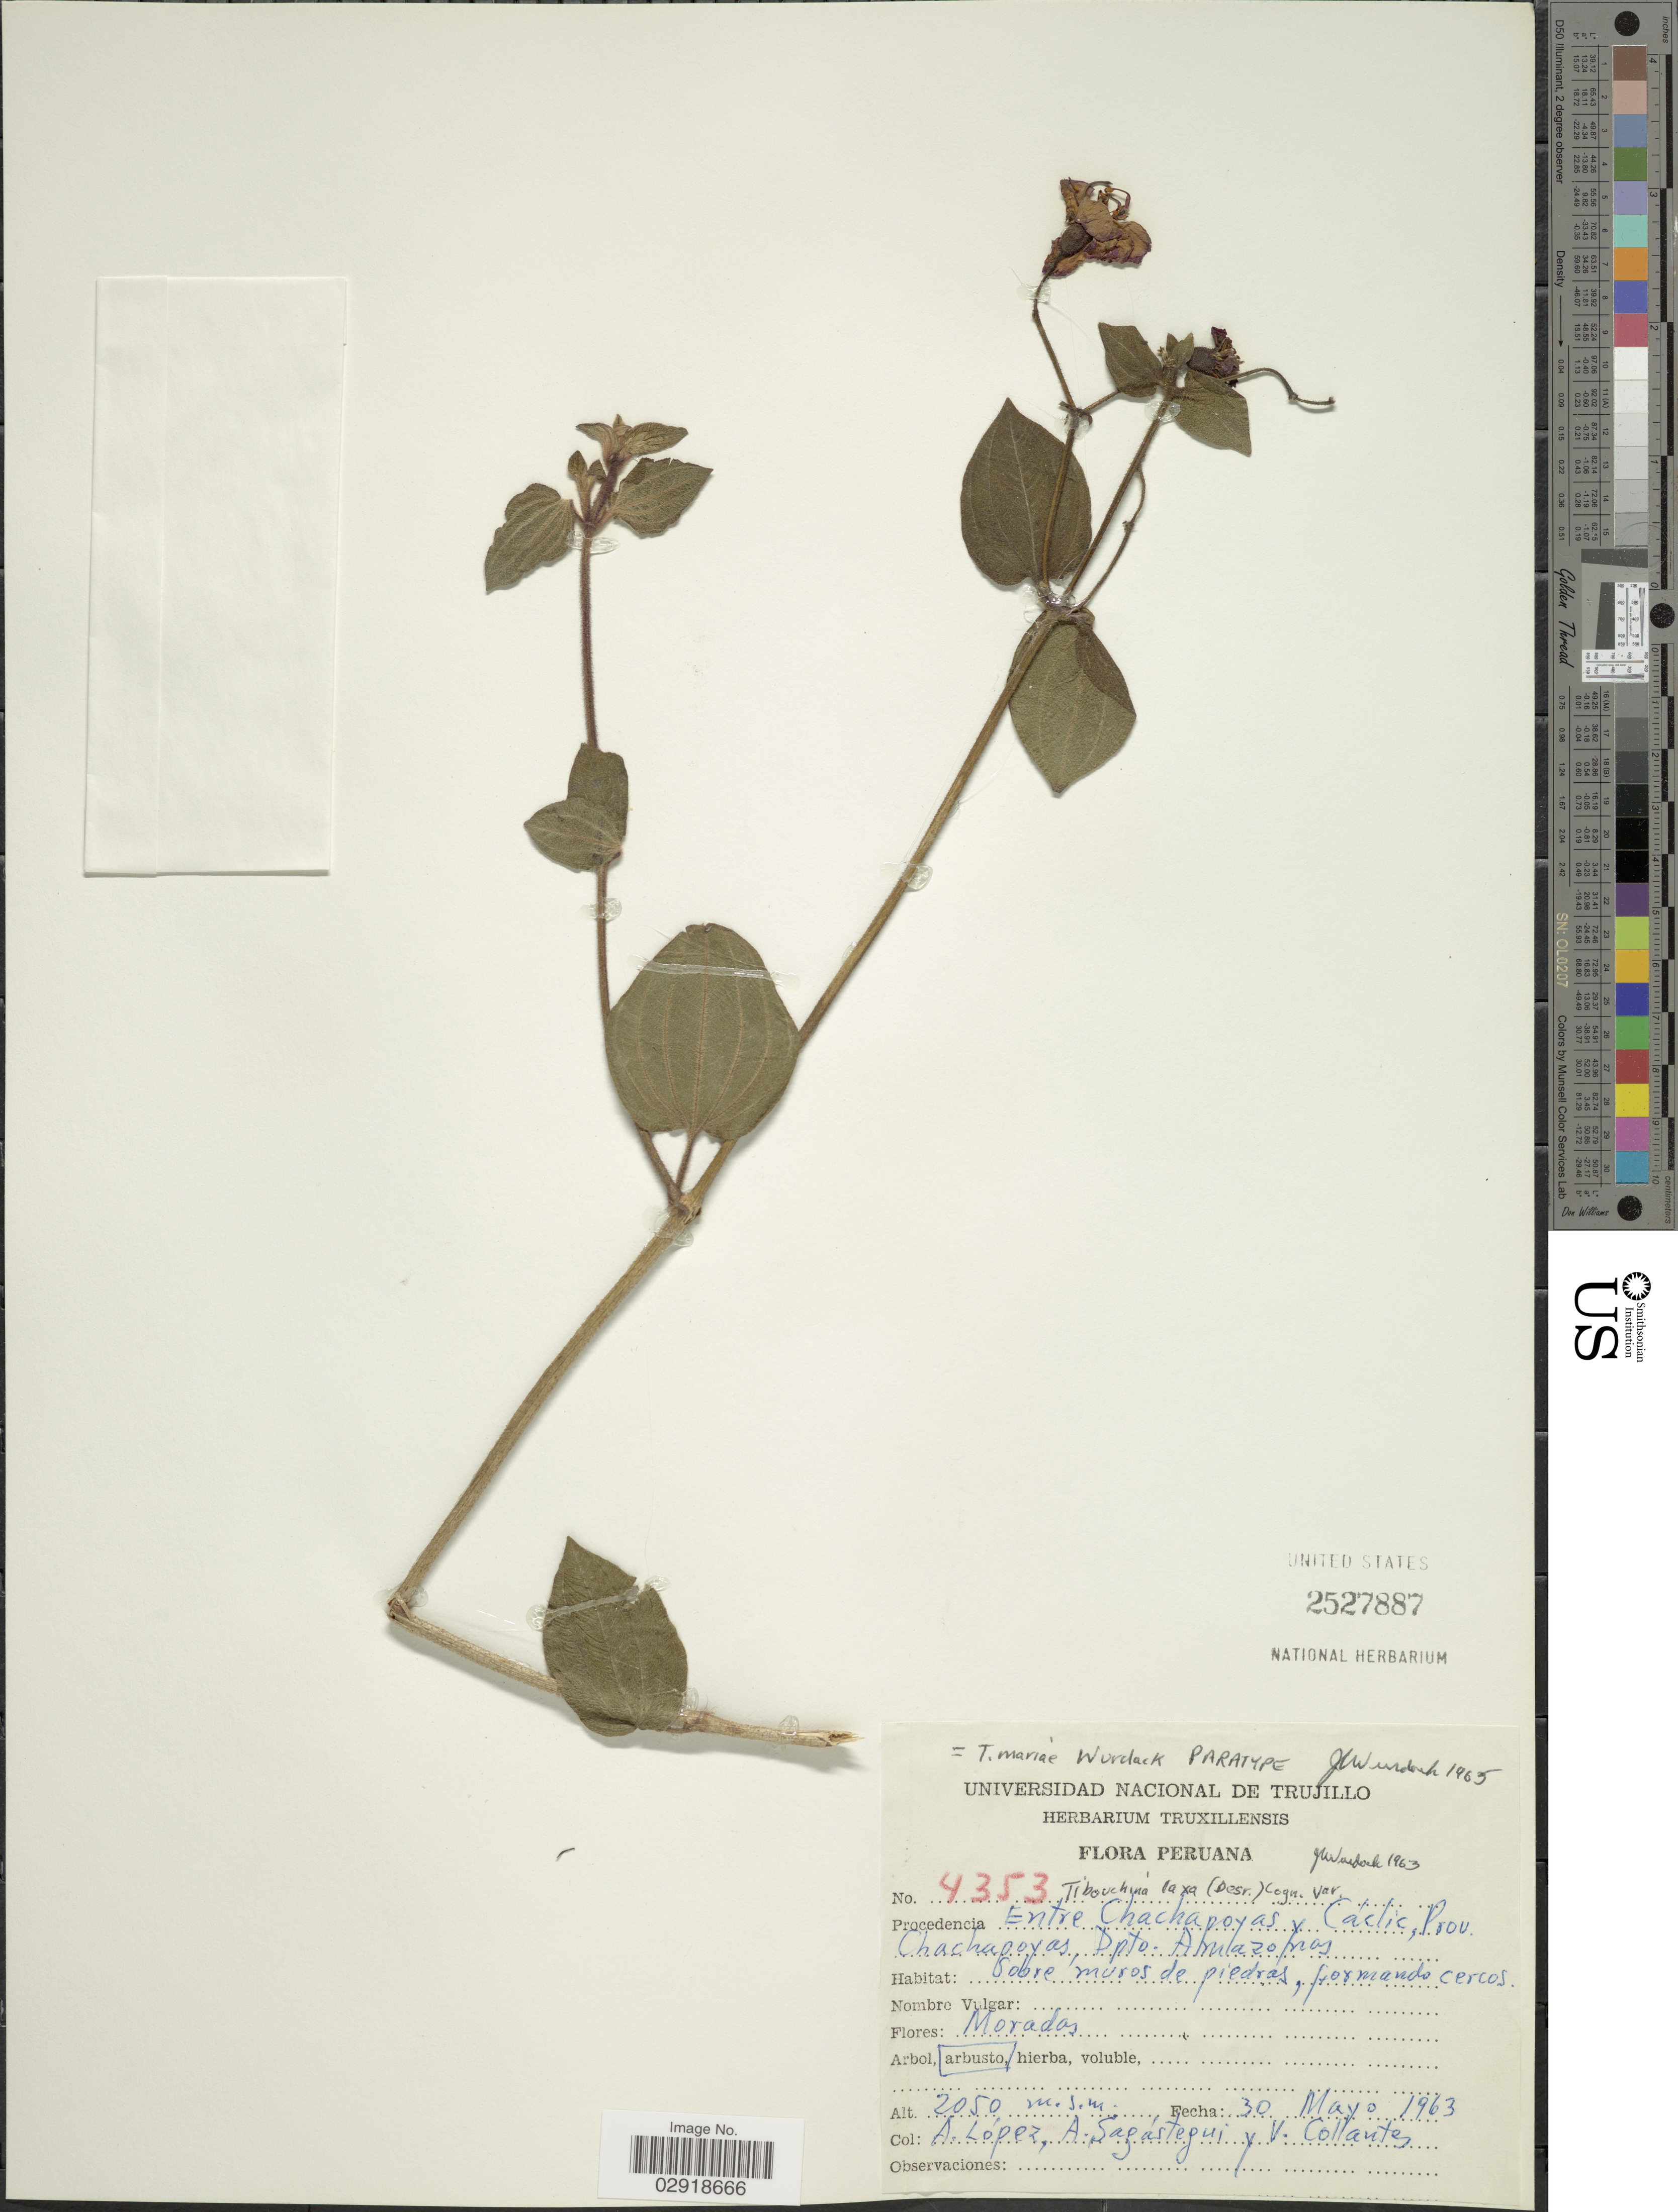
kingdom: Plantae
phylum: Tracheophyta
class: Magnoliopsida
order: Myrtales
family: Melastomataceae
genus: Chaetogastra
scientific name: Chaetogastra mariae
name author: (Wurdack) P.J.F. Guim. & Michelang.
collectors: A. López, A. Sagástequi & V. Collantes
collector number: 4353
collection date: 1963-05-30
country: Peru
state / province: Amazonas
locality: Entre Chachapoyas y Caclic Prov. Chachapoyas, Dpto. Amazonas.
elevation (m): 2050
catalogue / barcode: US 2527887